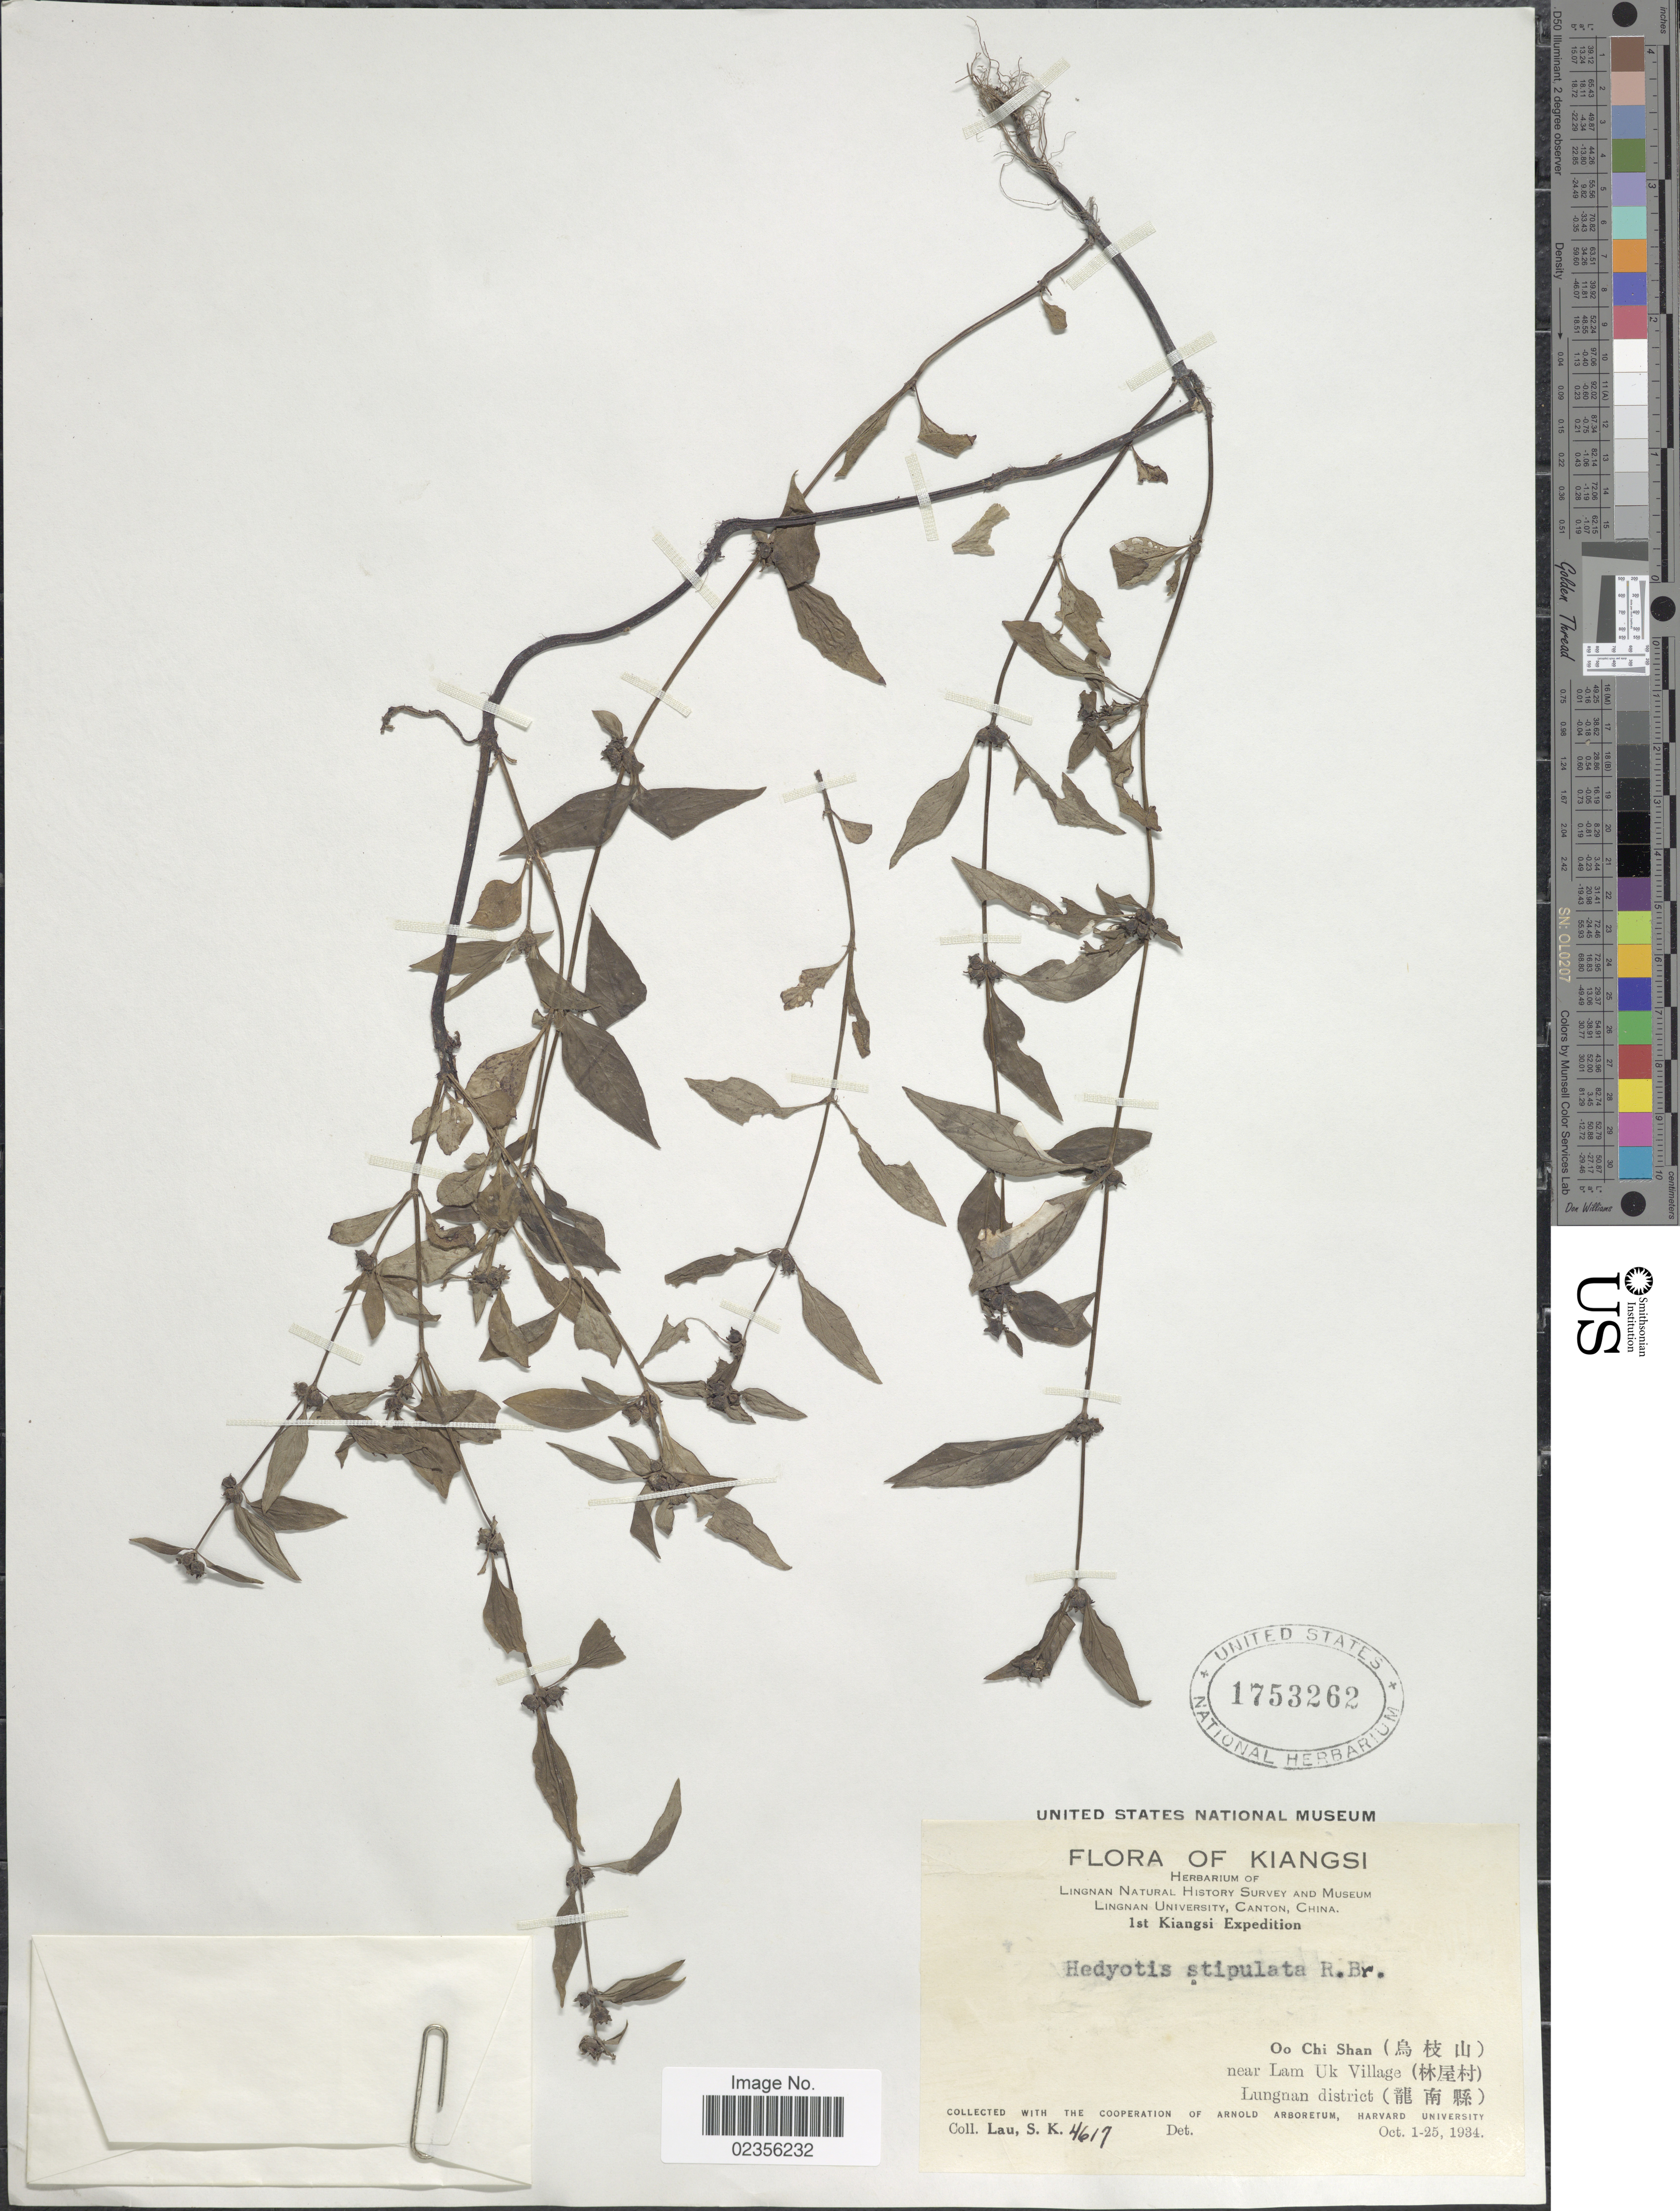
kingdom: Plantae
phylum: Tracheophyta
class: Magnoliopsida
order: Gentianales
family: Rubiaceae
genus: Hedyotis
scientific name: Hedyotis stipulata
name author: R. Br. ex Hook. f.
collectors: S. K. Lau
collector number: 4617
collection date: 1934-10-01/1934-10-25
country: China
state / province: Jiangxi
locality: Kiangsi. Oo Chi Shan near Lam Uk Village Lungnan district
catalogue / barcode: US 1753262